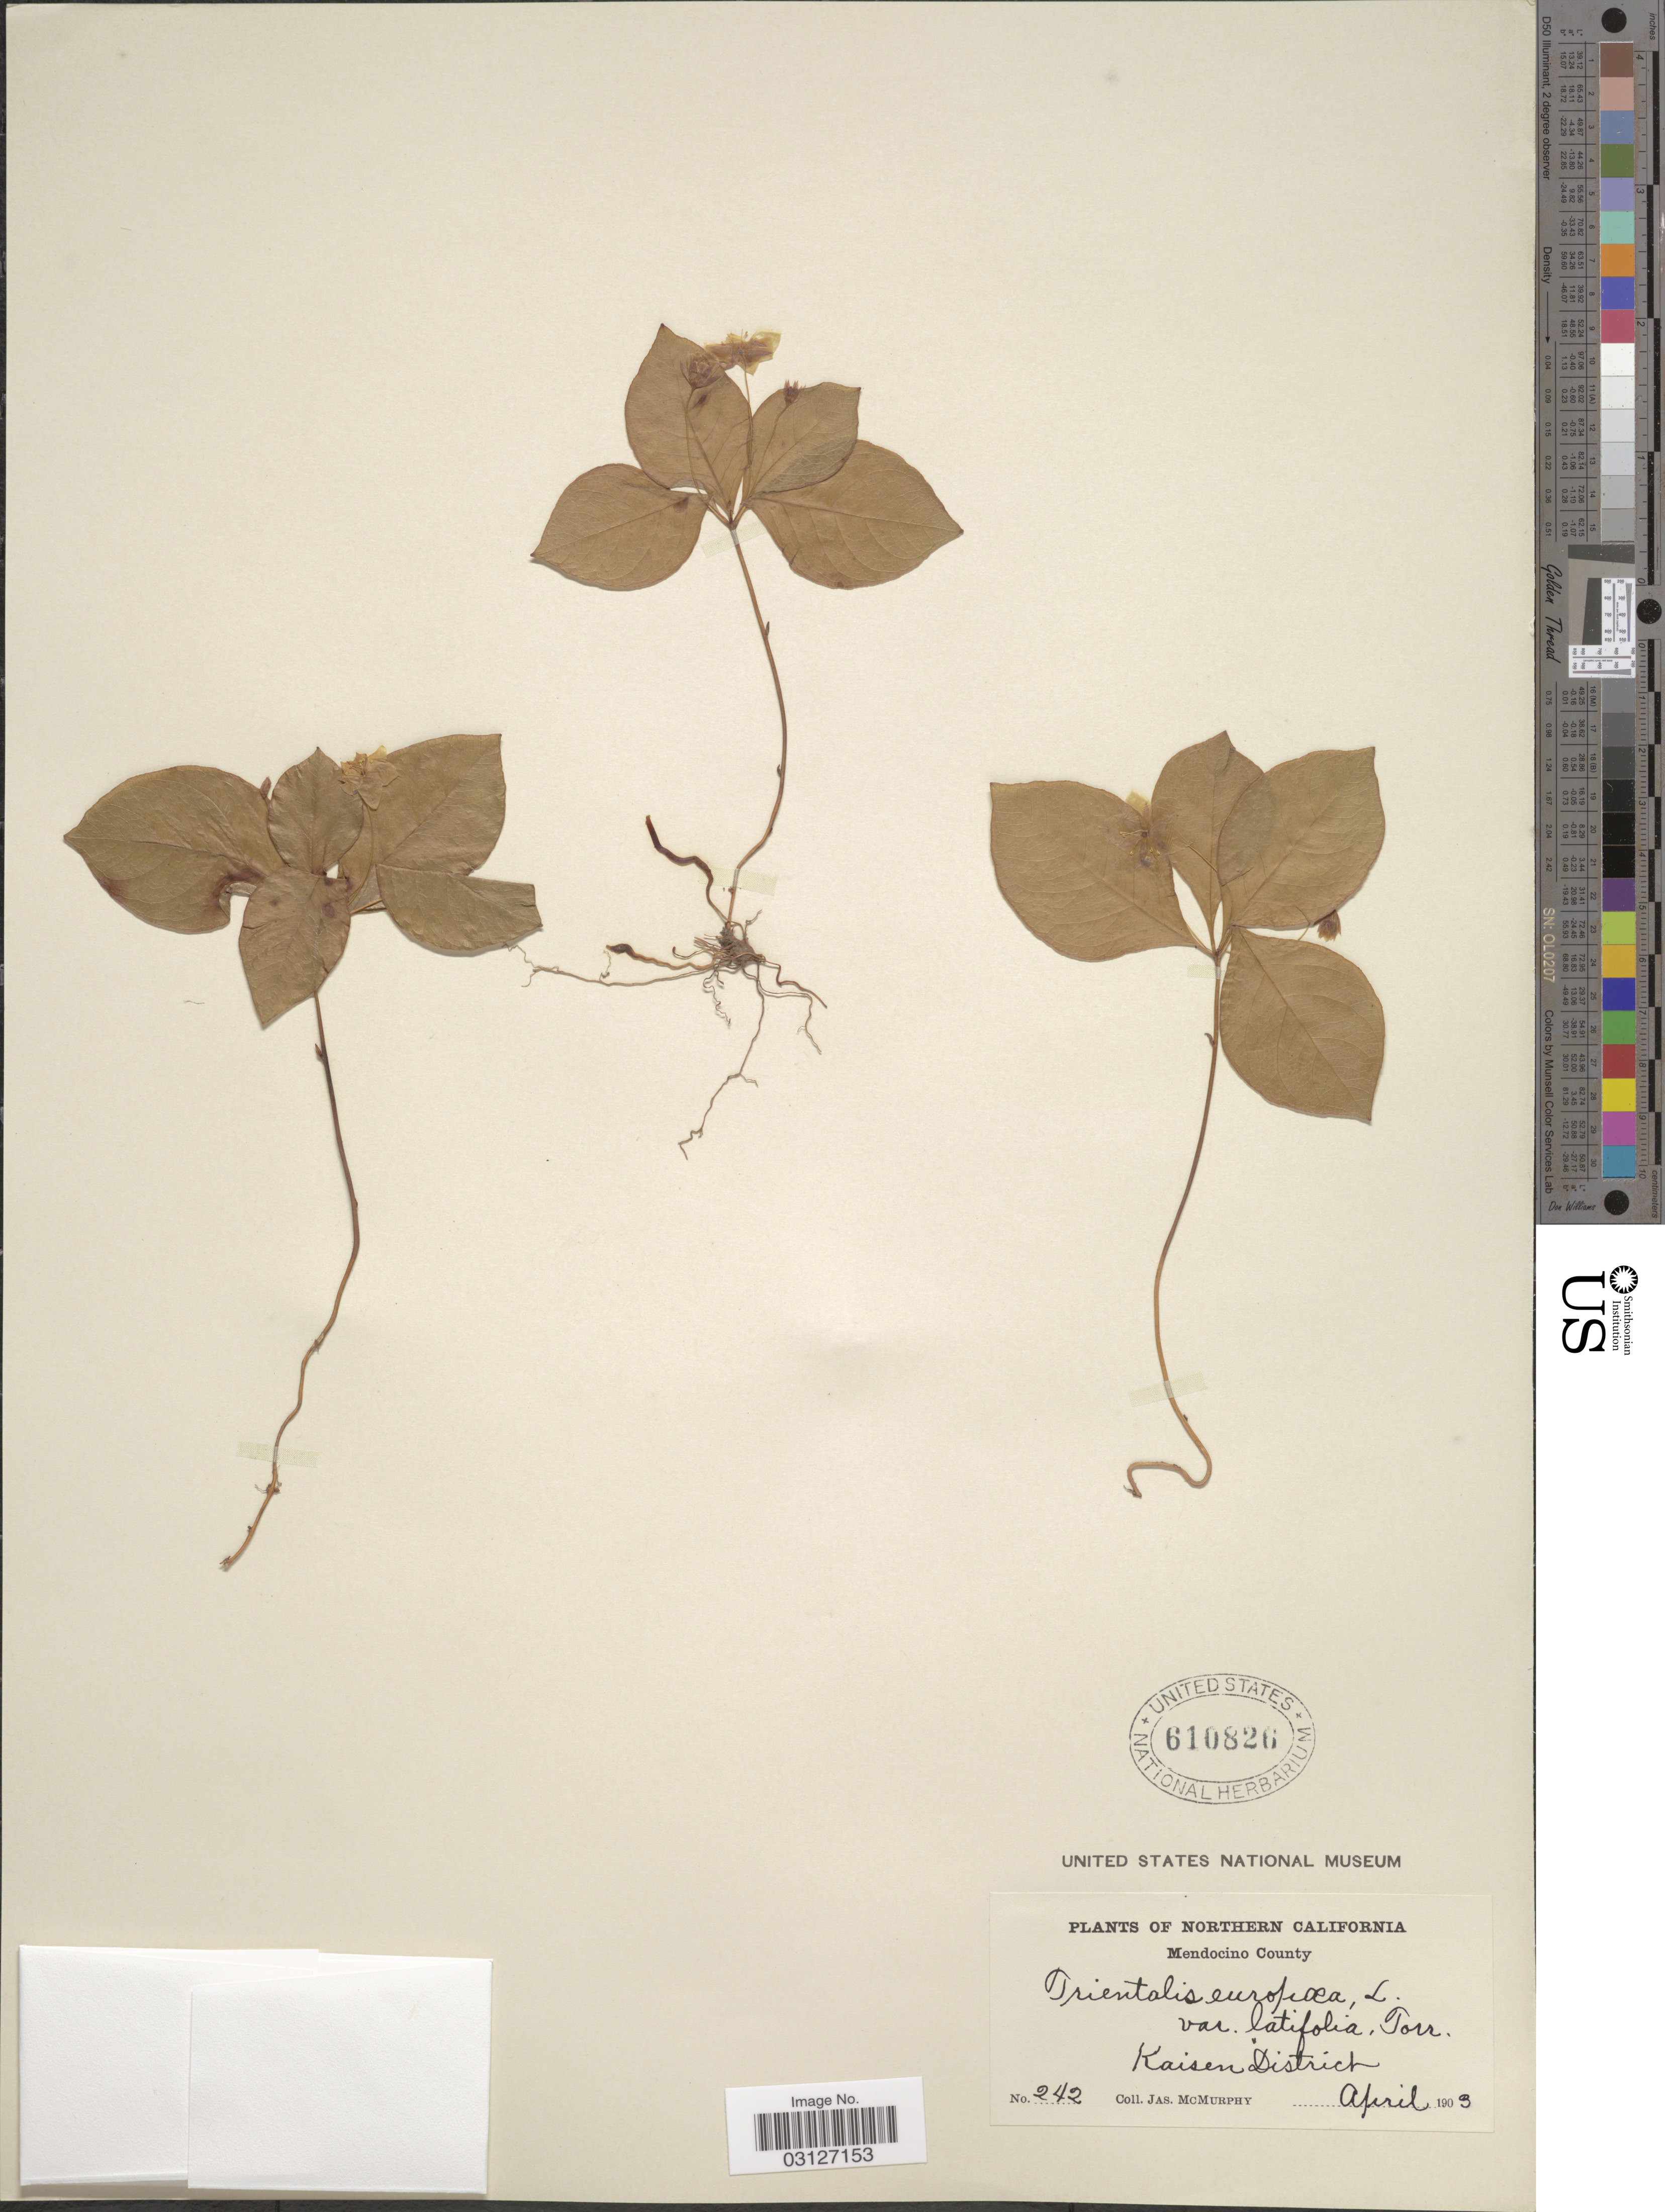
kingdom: Plantae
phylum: Tracheophyta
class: Magnoliopsida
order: Ericales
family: Primulaceae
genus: Trientalis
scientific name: Trientalis latifolia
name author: Hook.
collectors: J. McMurphy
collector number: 242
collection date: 1903-04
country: United States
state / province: California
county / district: Mendocino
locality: Northern California, Mendocino County, Kaisen District.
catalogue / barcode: US 610826